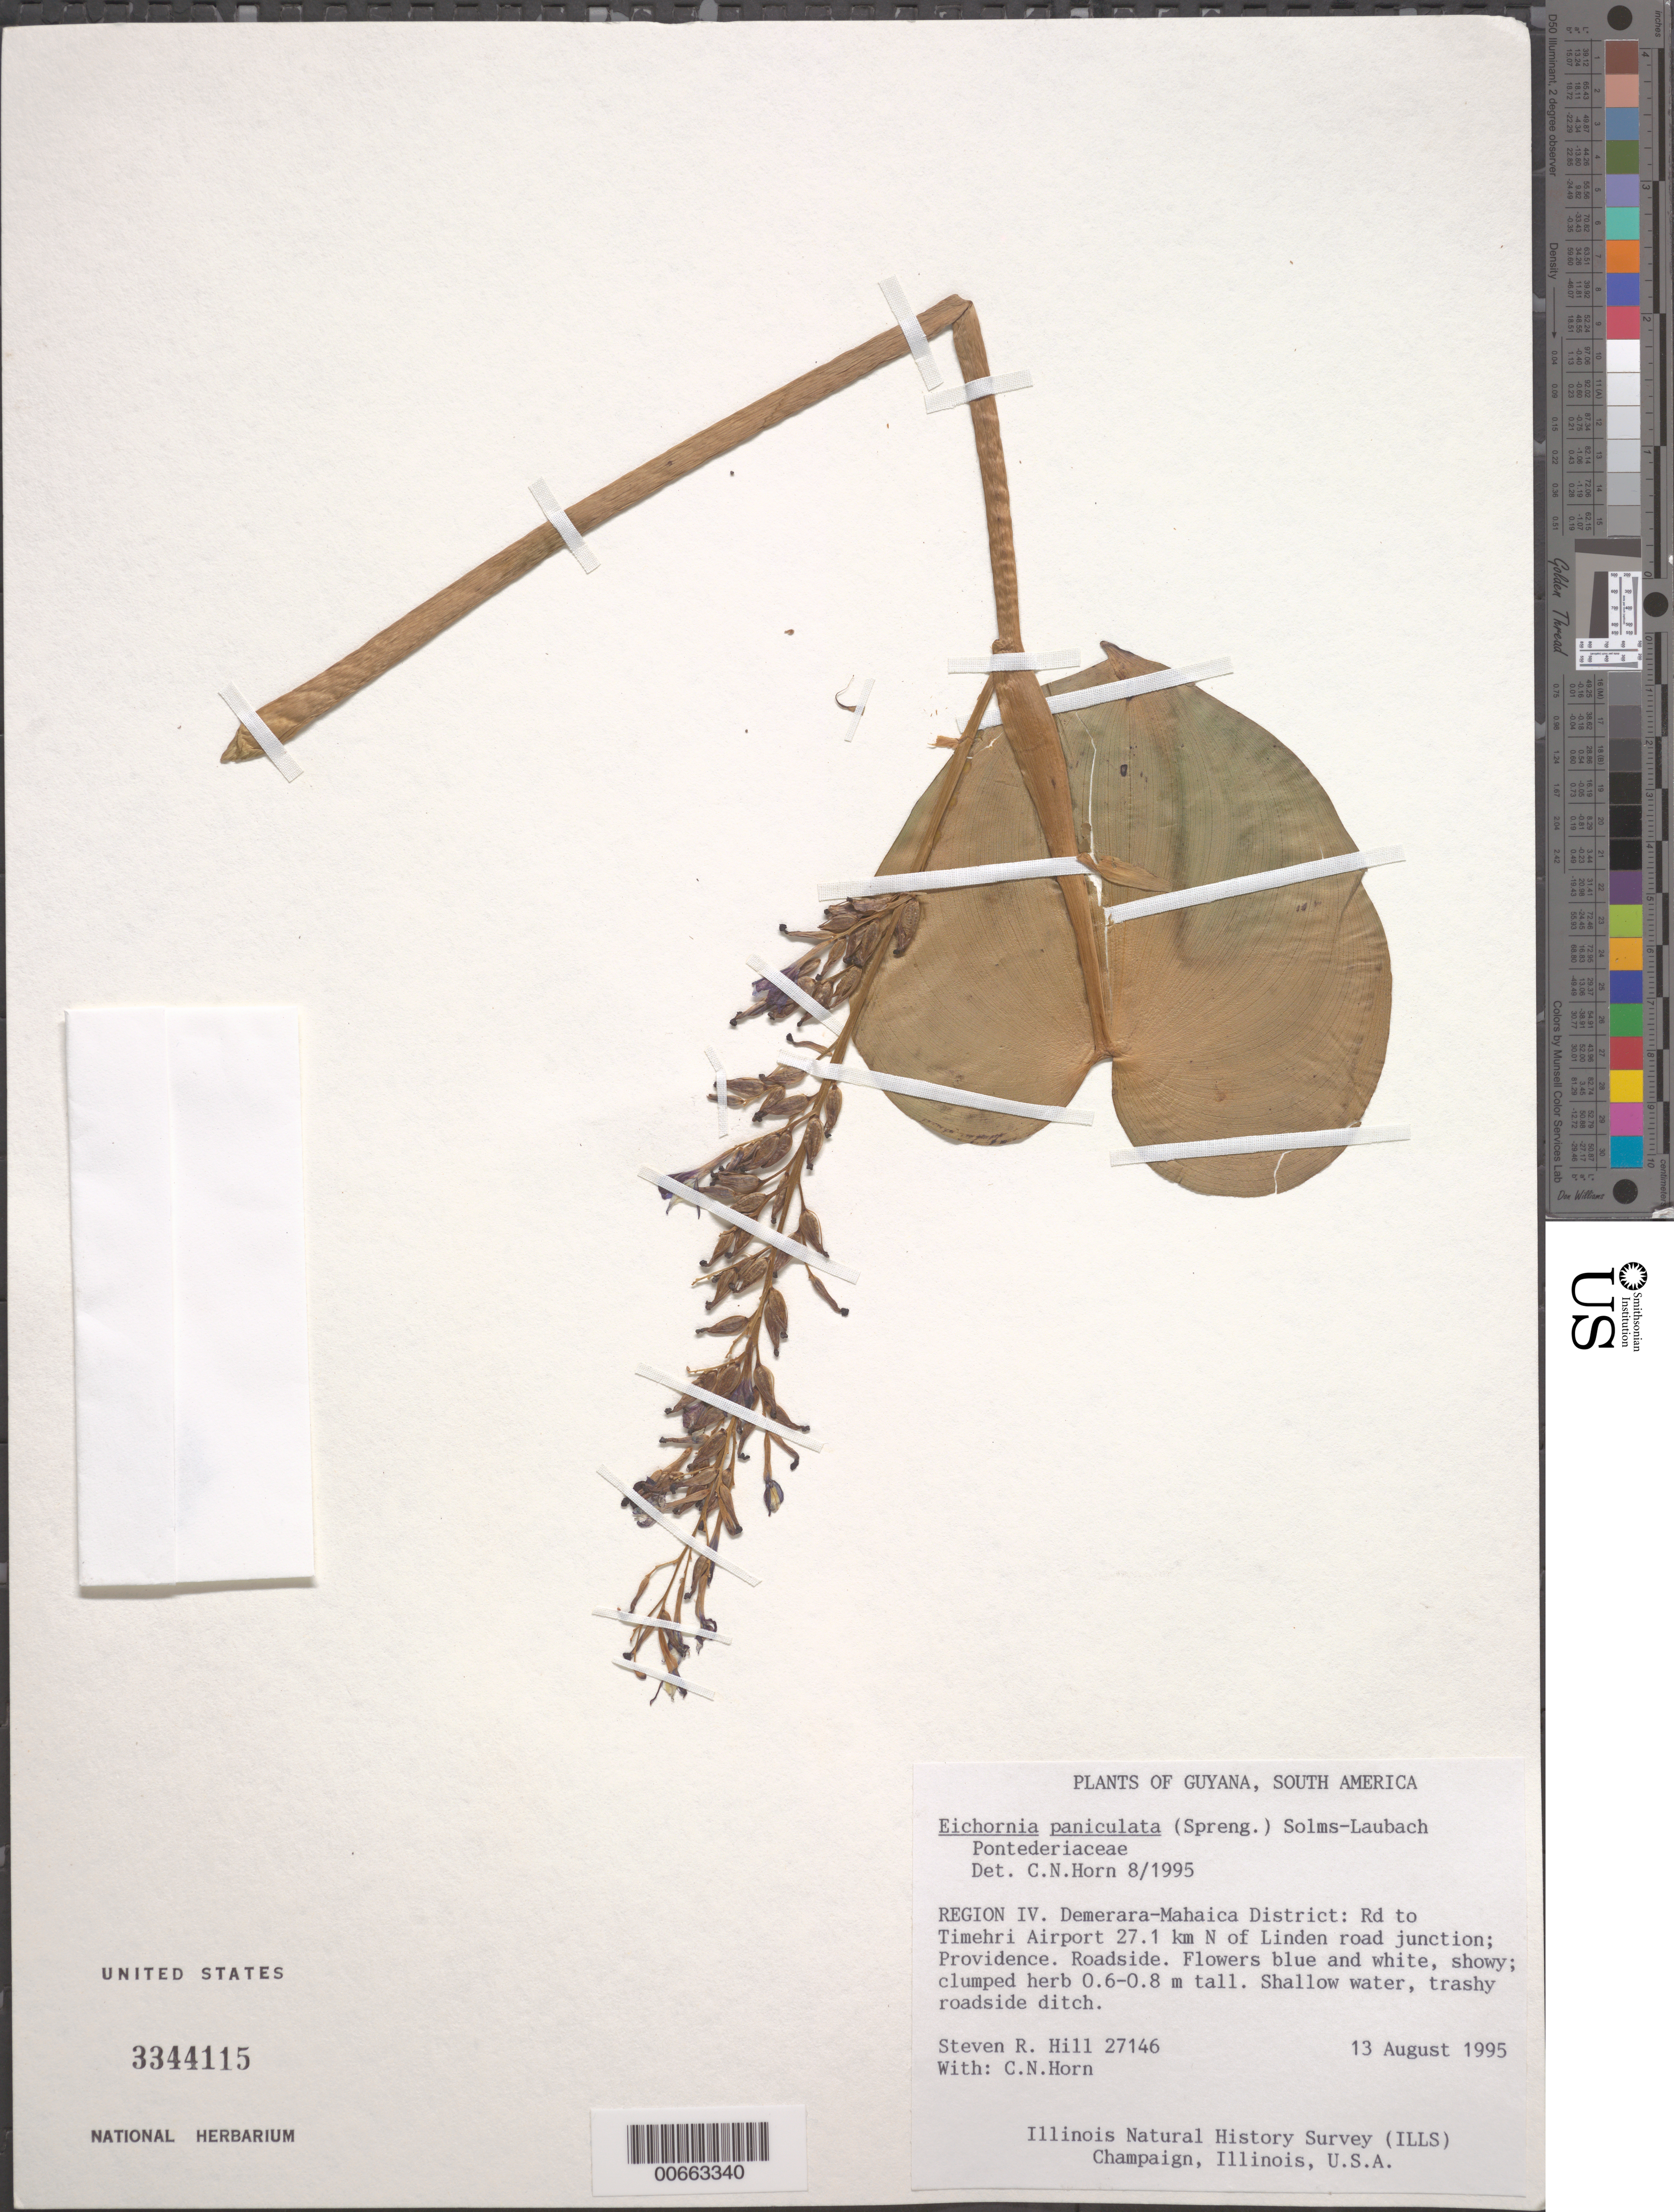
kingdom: Plantae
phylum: Tracheophyta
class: Liliopsida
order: Commelinales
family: Pontederiaceae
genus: Eichhornia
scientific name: Eichhornia paniculata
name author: Solms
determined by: Horn, Charles N.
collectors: S. R. Hill & C. N. Horn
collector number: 27146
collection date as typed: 13-Aug-95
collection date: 1995-08-13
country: Guyana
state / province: Demerara-Mahaica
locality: Timehri Airport road, 27.1 km N of Linden Hwy. junction; Providence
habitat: Roadside, Shallow water, trashy roadside ditch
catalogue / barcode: US 3344115